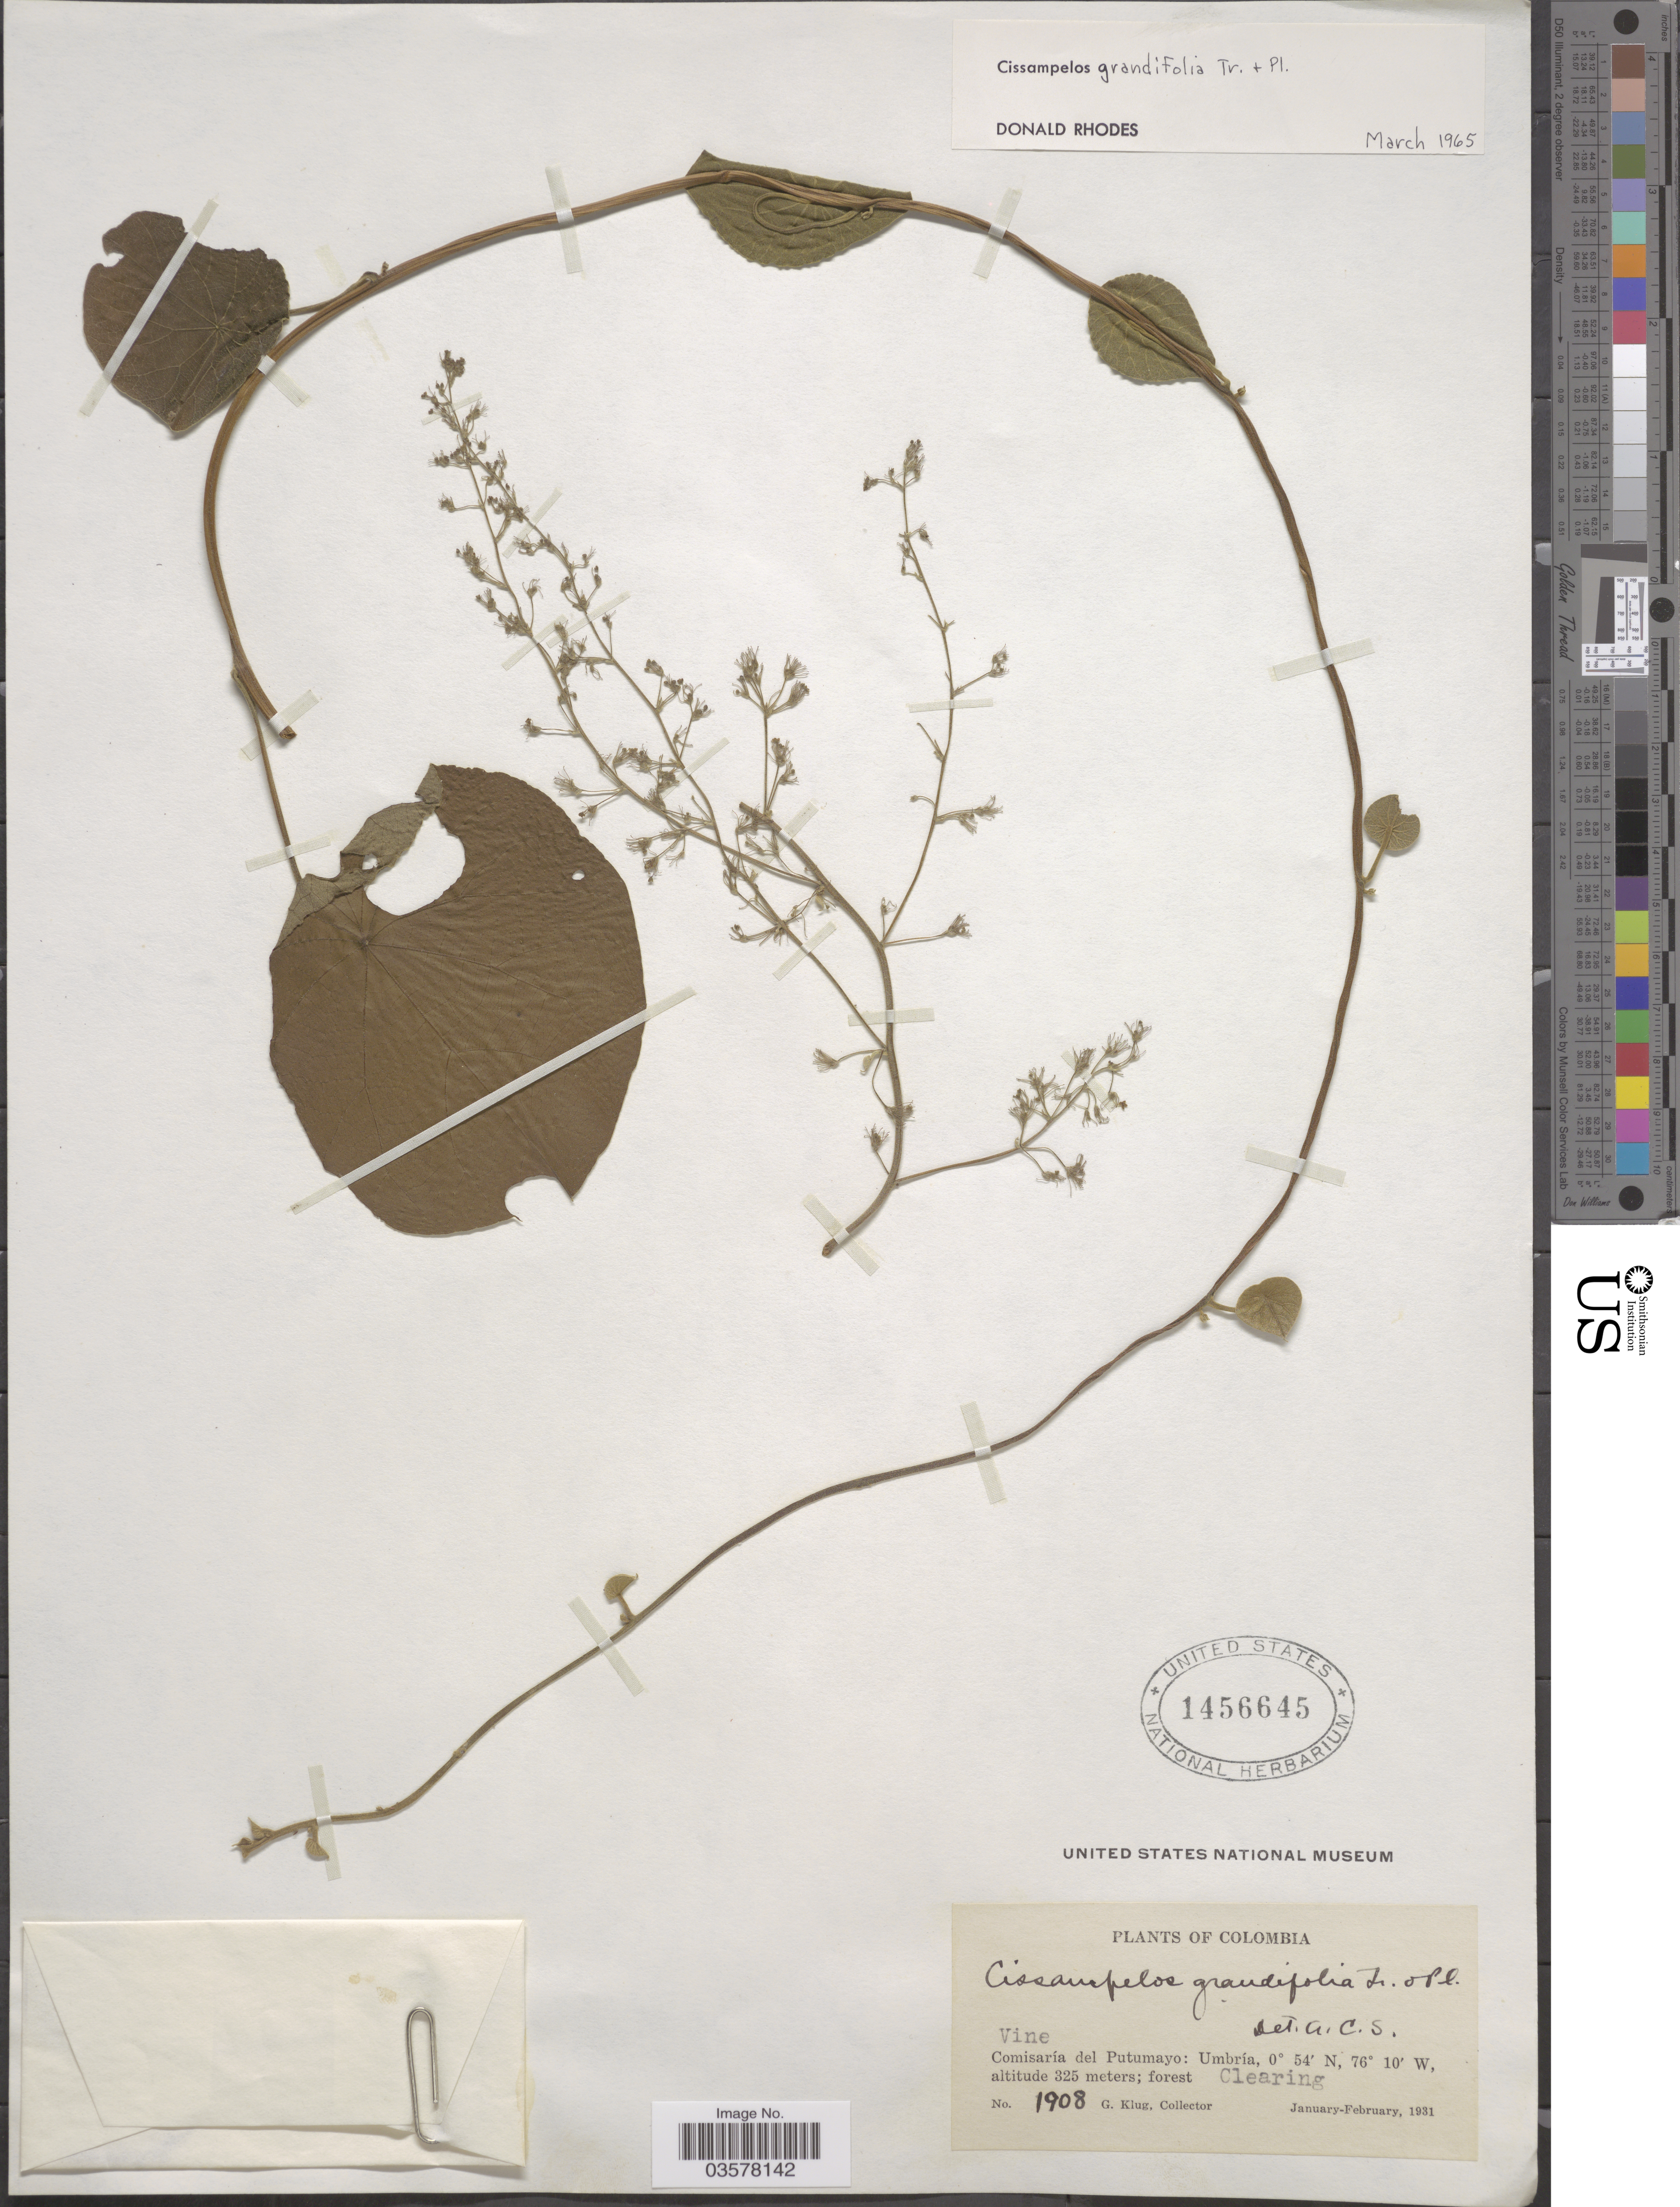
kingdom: Plantae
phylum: Tracheophyta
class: Magnoliopsida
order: Ranunculales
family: Menispermaceae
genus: Cissampelos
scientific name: Cissampelos grandifolia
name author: Triana & Planch.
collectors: G. Klug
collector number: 1908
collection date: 1931-01/1931-02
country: Colombia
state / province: Putumayo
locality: Comisaría del Putumayo: Umbría.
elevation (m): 325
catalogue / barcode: US 1456645